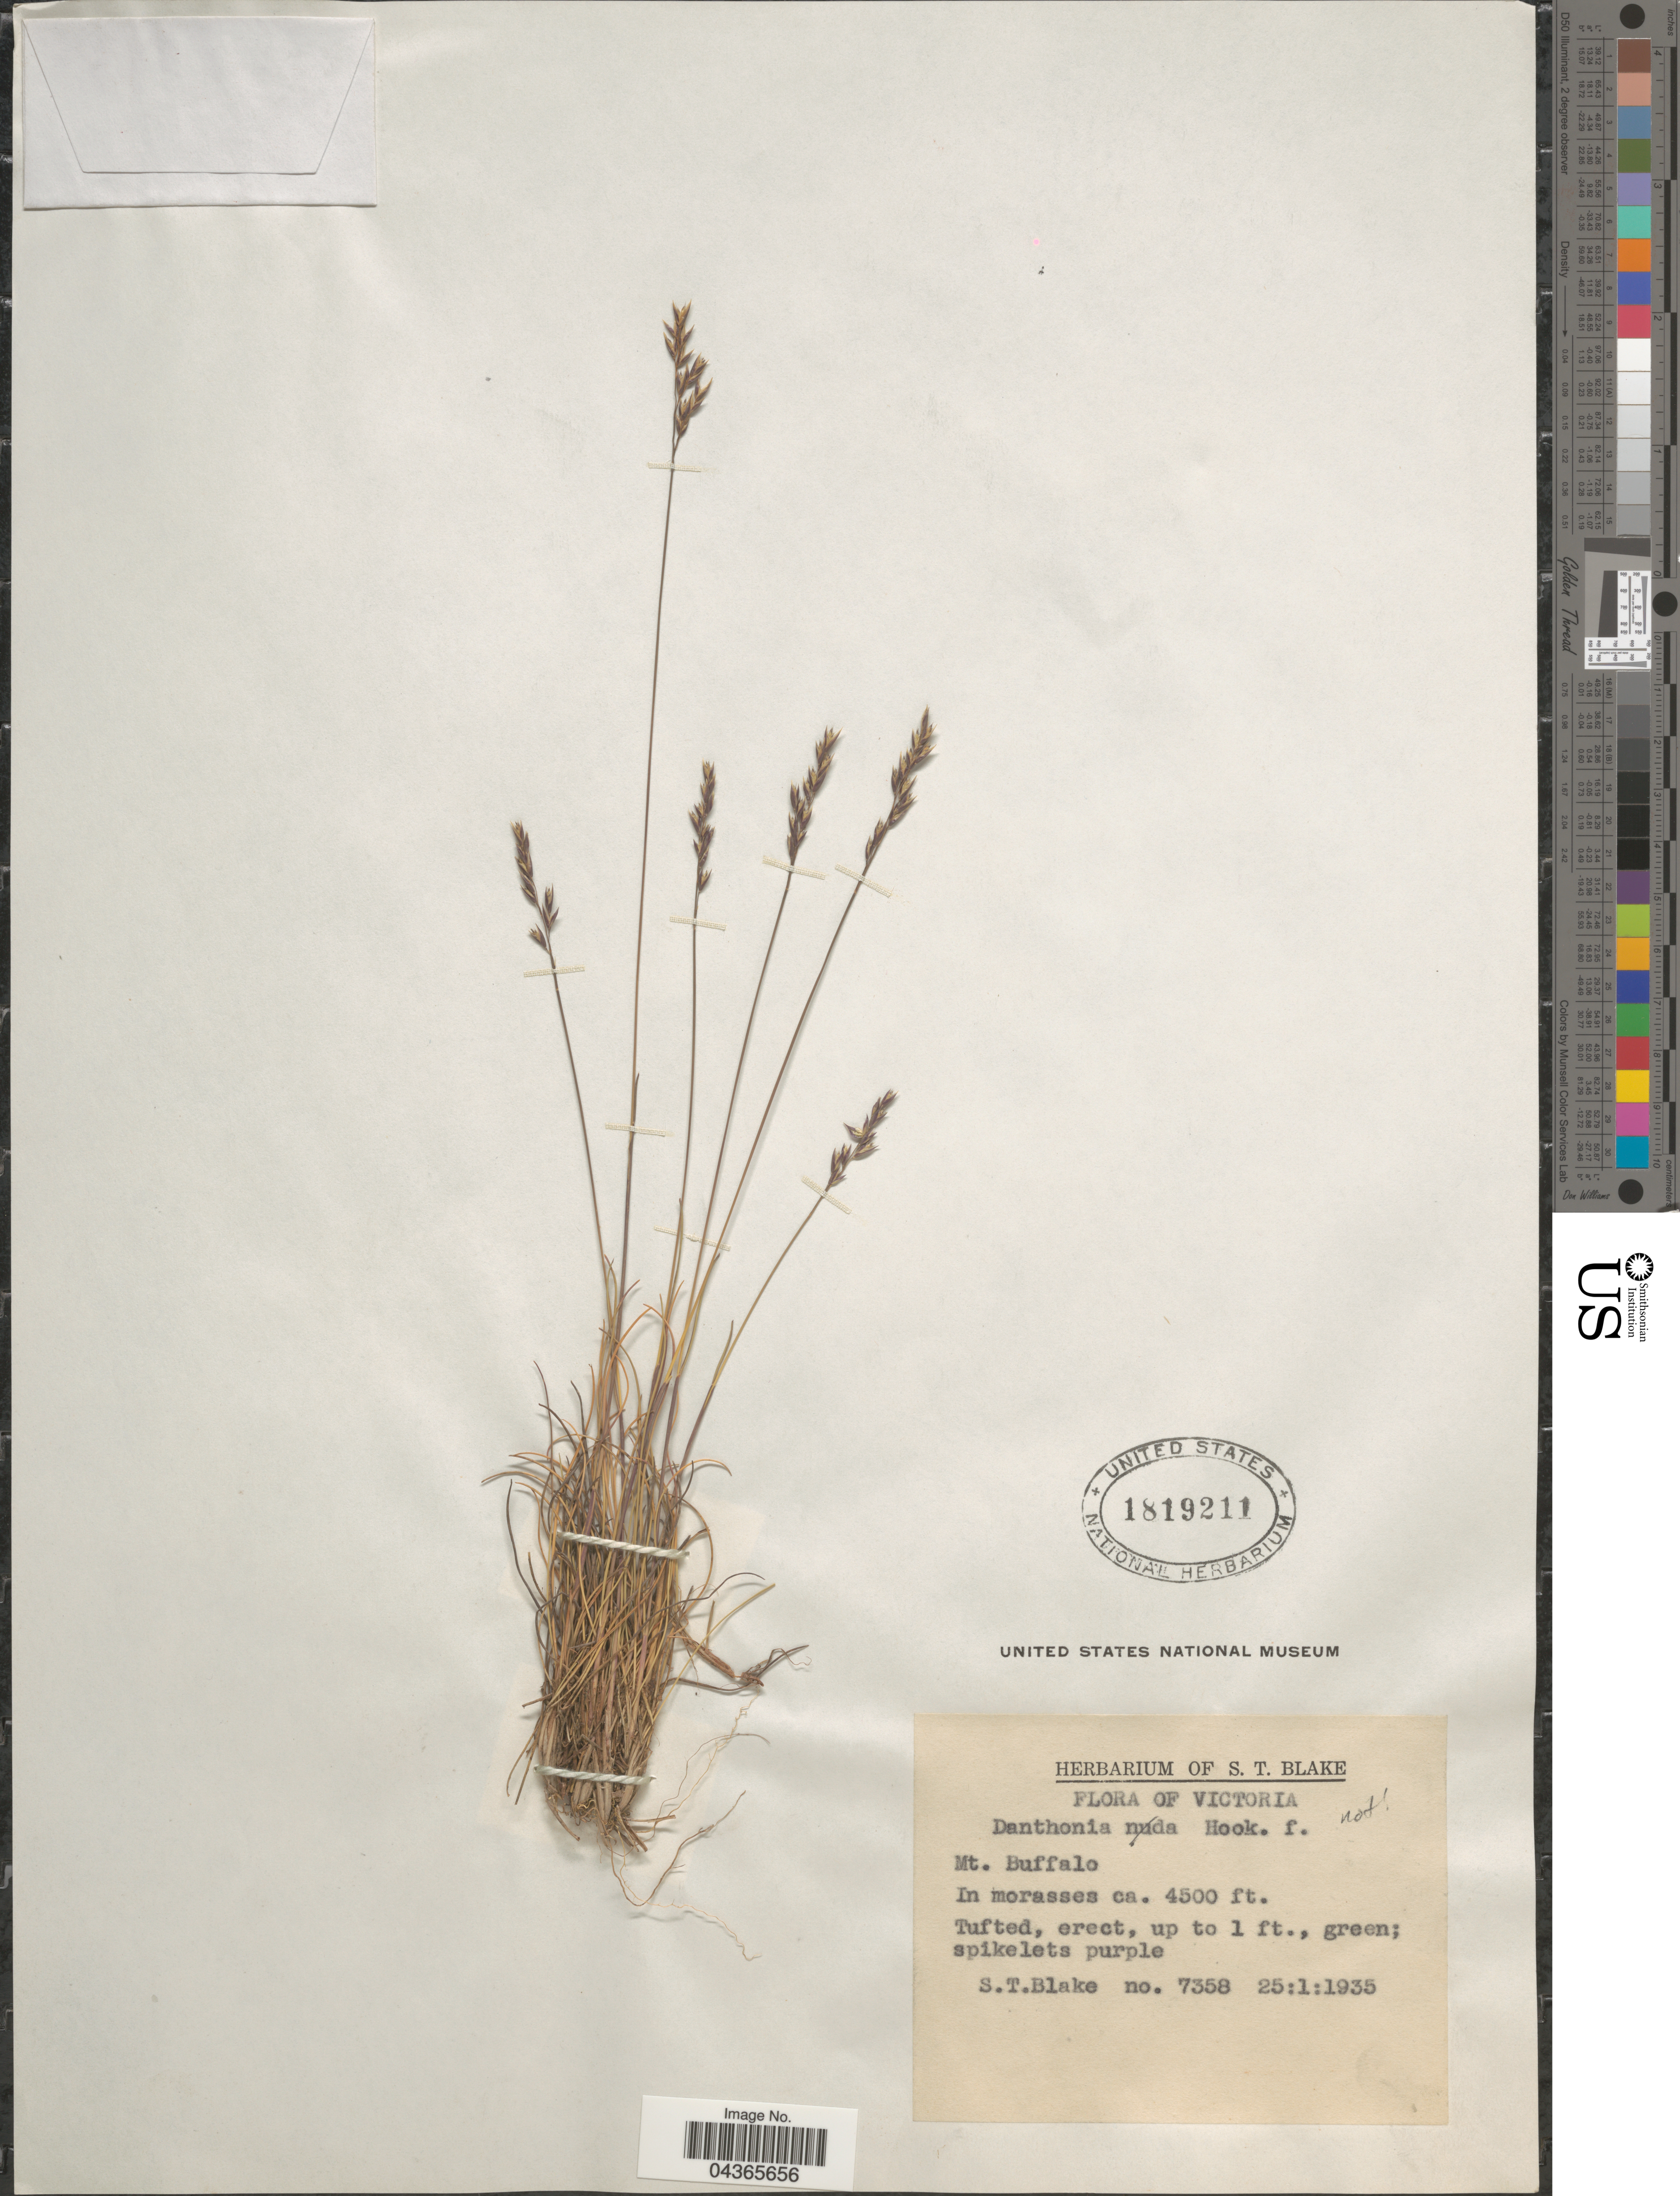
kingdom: Plantae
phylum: Tracheophyta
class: Liliopsida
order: Poales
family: Poaceae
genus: Rytidosperma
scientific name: Rytidosperma sp.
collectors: S. T. Blake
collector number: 7358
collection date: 1935-01-25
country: Australia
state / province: Victoria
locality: Victoria. Mt. Buffalo.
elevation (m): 1372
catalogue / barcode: US 1819211